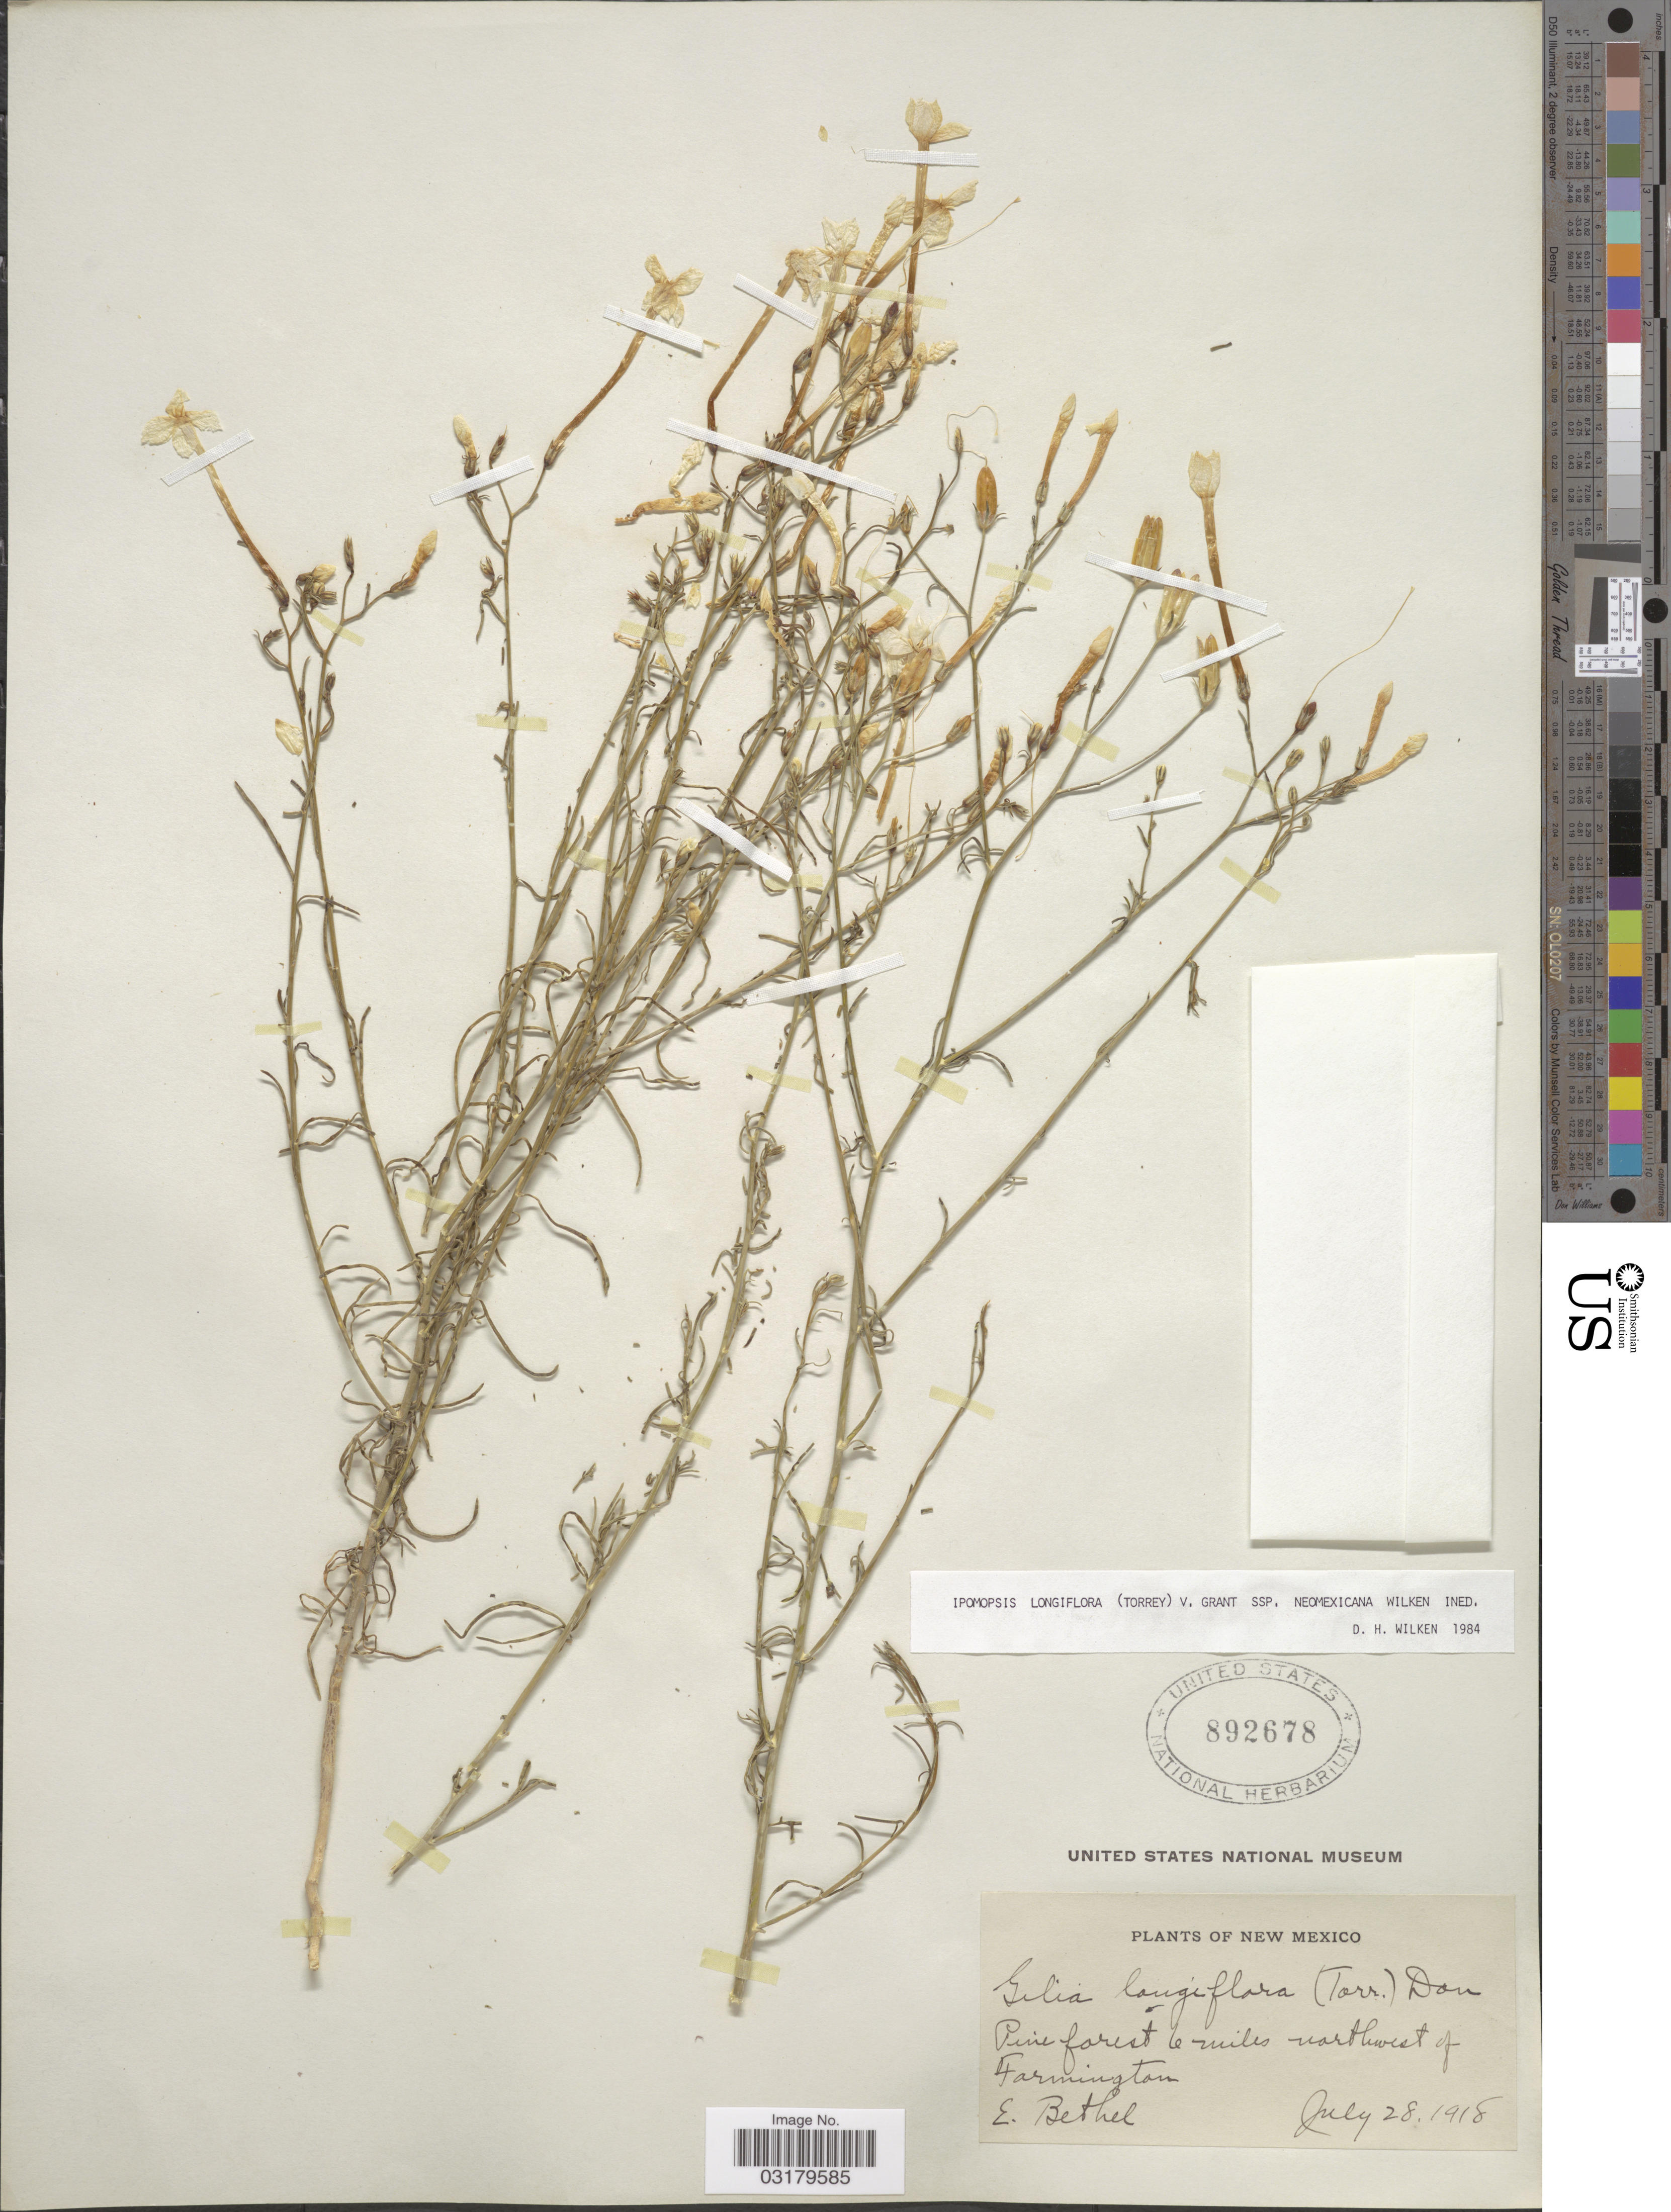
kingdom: Plantae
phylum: Tracheophyta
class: Magnoliopsida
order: Ericales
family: Polemoniaceae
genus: Ipomopsis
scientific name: Ipomopsis longiflora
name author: (Torr.) V.E. Grant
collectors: E. Bethel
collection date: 1918-07-28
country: United States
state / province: New Mexico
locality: Pine forest 6 miles northwest of Farmington.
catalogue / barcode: US 892678